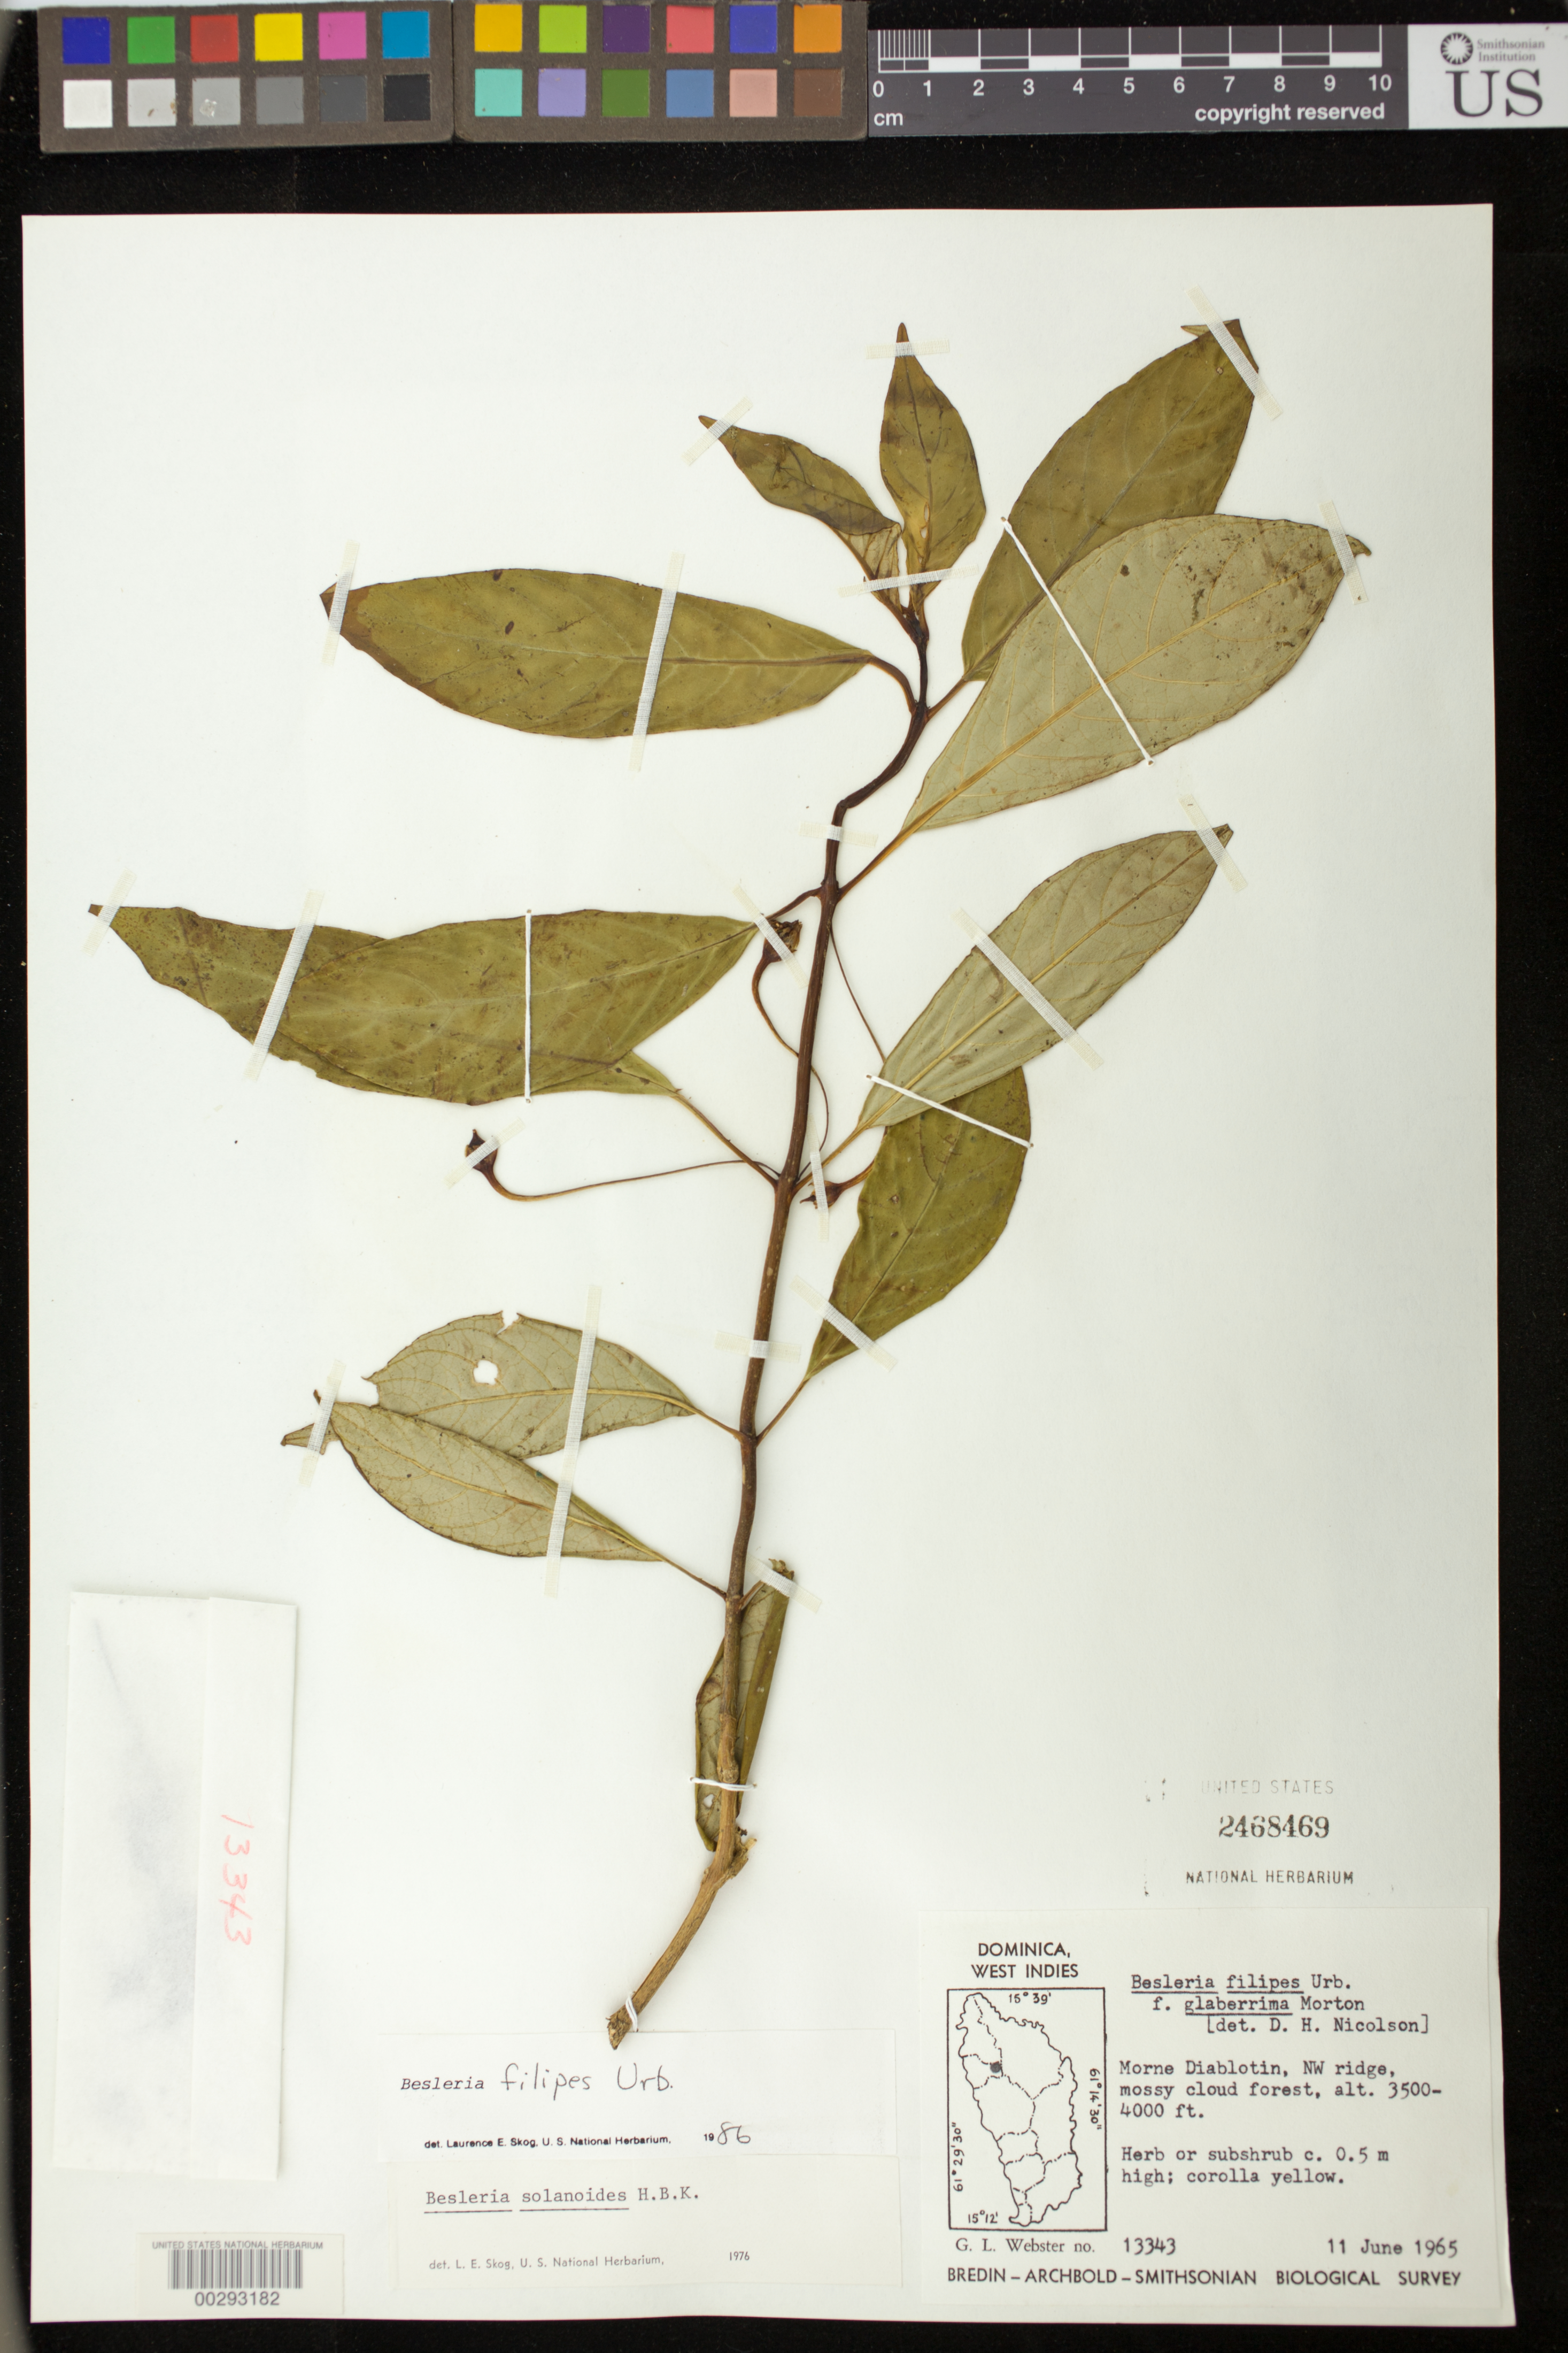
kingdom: Plantae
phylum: Tracheophyta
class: Magnoliopsida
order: Lamiales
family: Gesneriaceae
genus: Besleria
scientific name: Besleria filipes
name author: Urb.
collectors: G. L. Webster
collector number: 13343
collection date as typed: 11 Jun 1965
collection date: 1965-06-11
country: Dominica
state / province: St. John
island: Dominica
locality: Morne Diablotin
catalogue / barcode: US 2468469